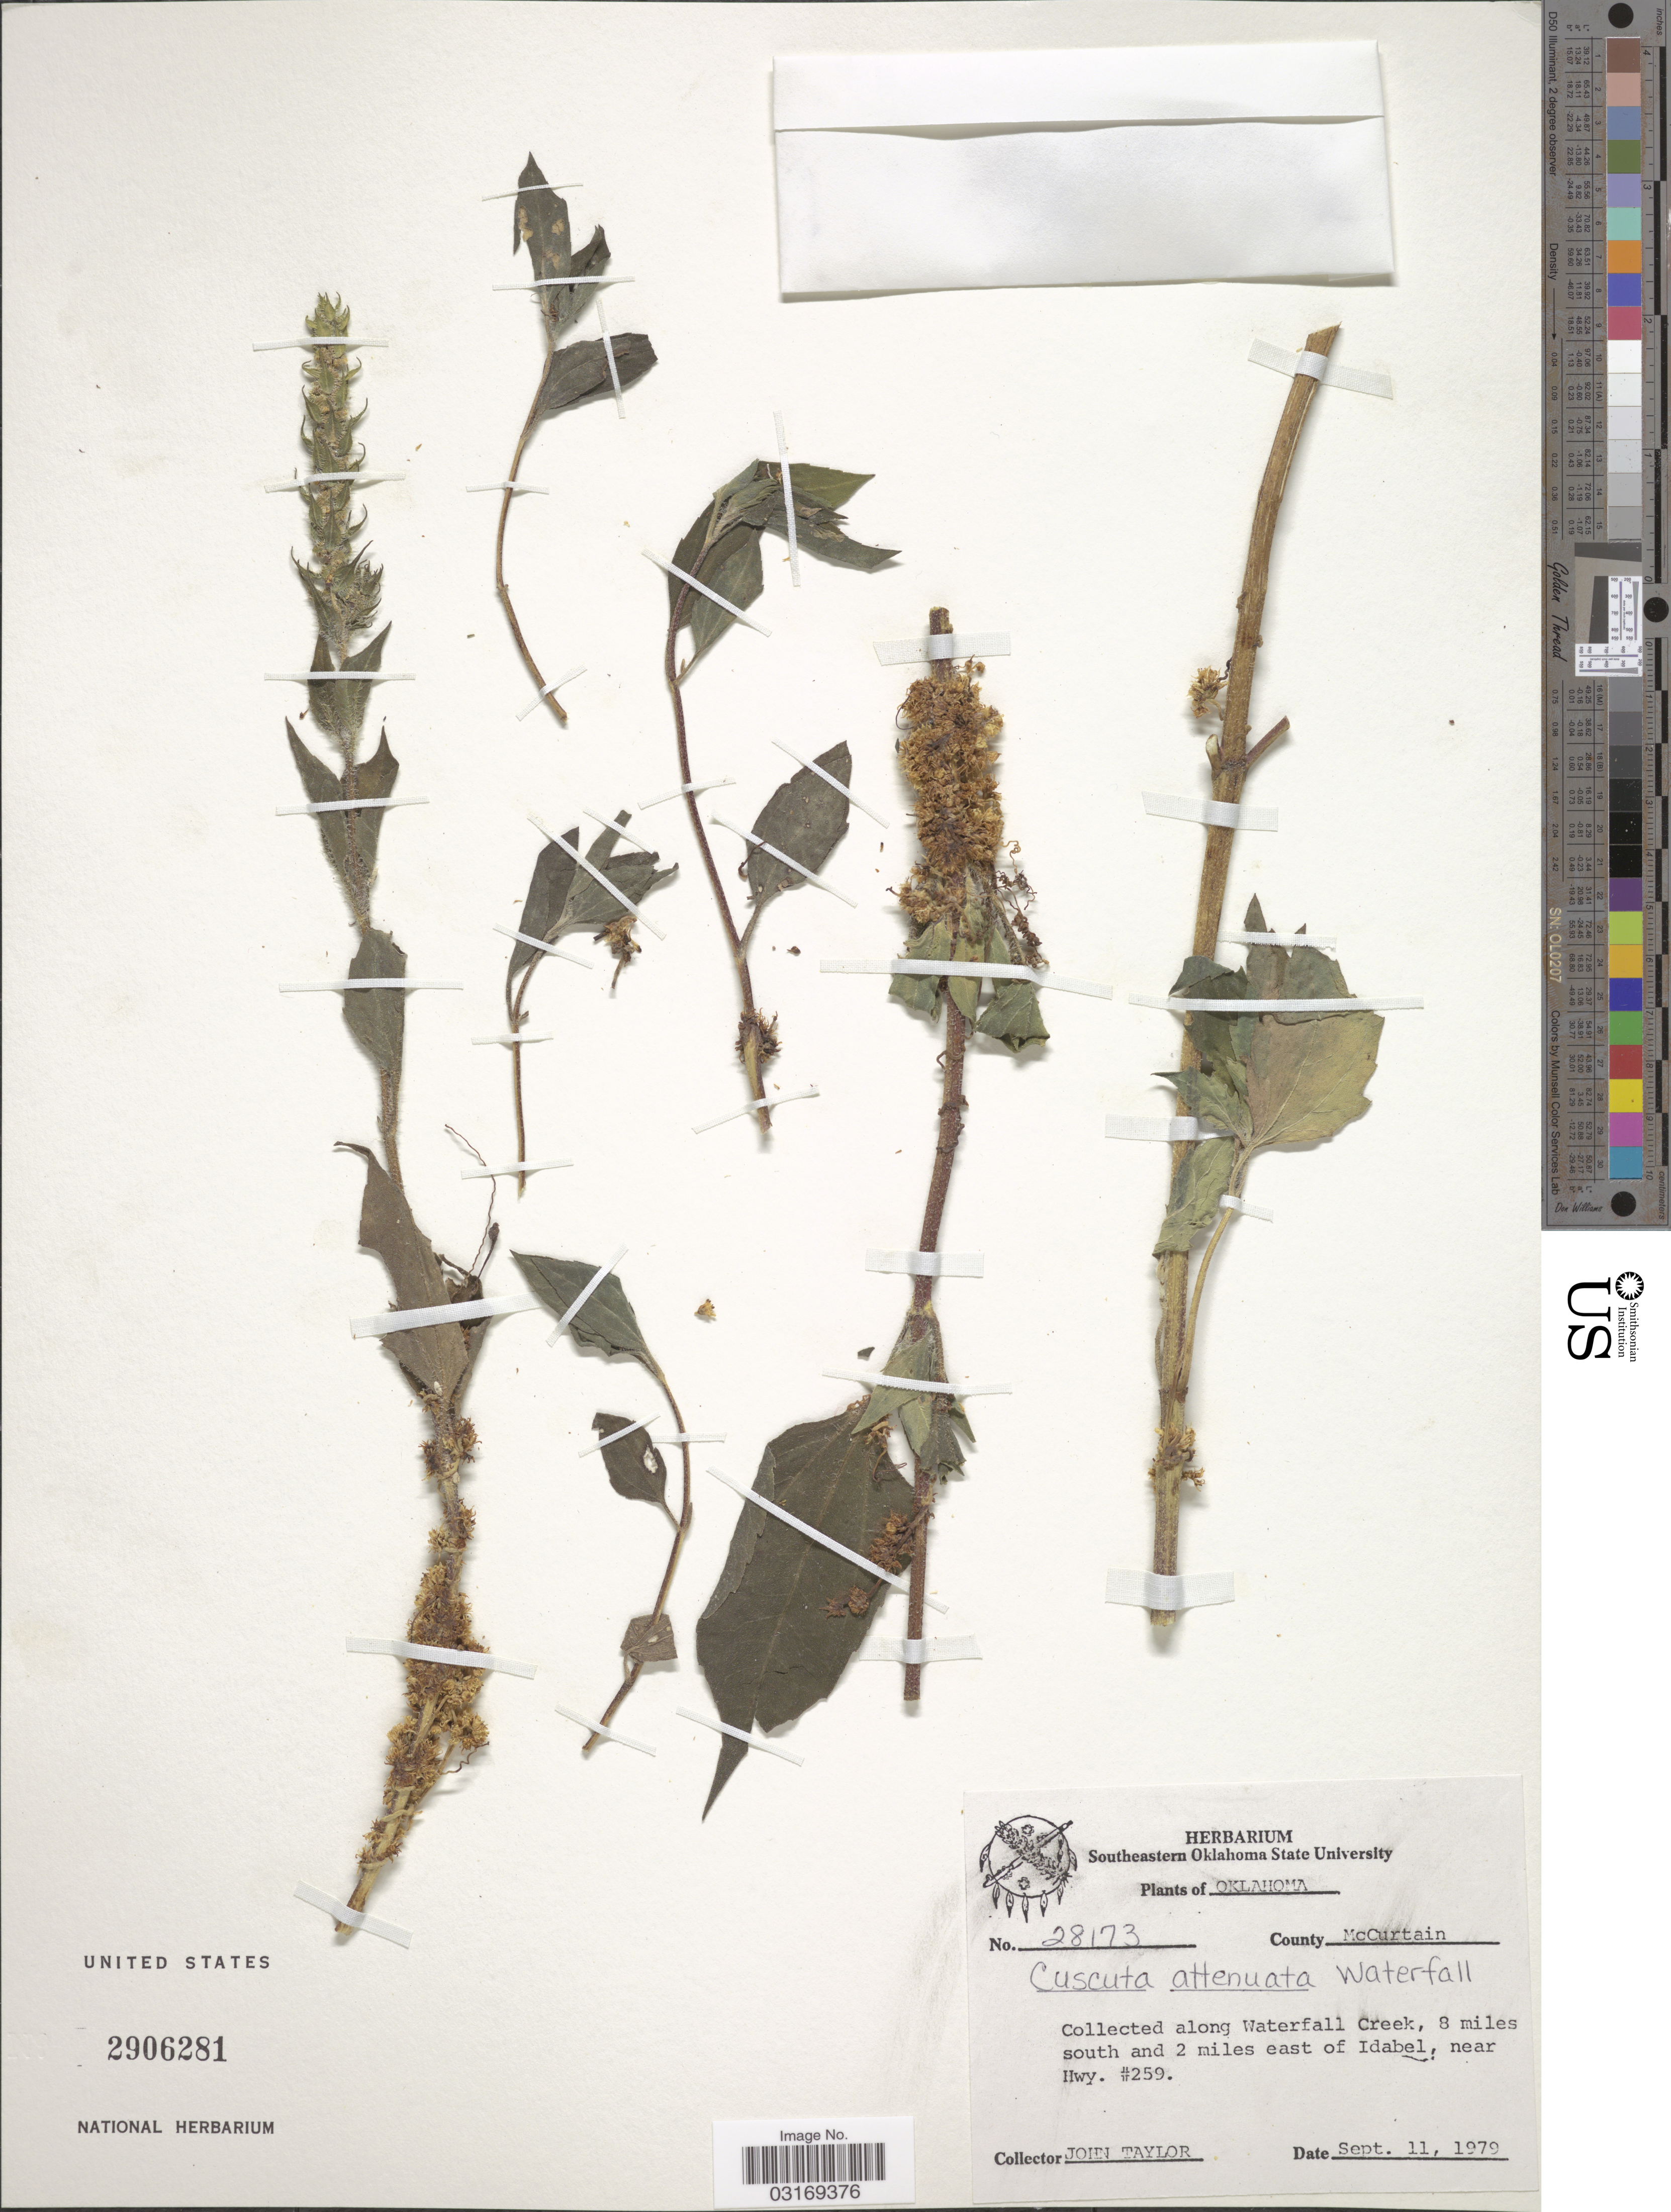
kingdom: Plantae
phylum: Tracheophyta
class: Magnoliopsida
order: Solanales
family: Convolvulaceae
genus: Cuscuta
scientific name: Cuscuta attenuata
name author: Waterf.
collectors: J. Taylor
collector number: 28173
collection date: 1979-09-11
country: United States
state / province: Oklahoma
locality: County McCurtain, along Waterfall Creek, 8 miles south and 2 miles east of Idabel, near Hwy. #259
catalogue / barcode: US 2906281